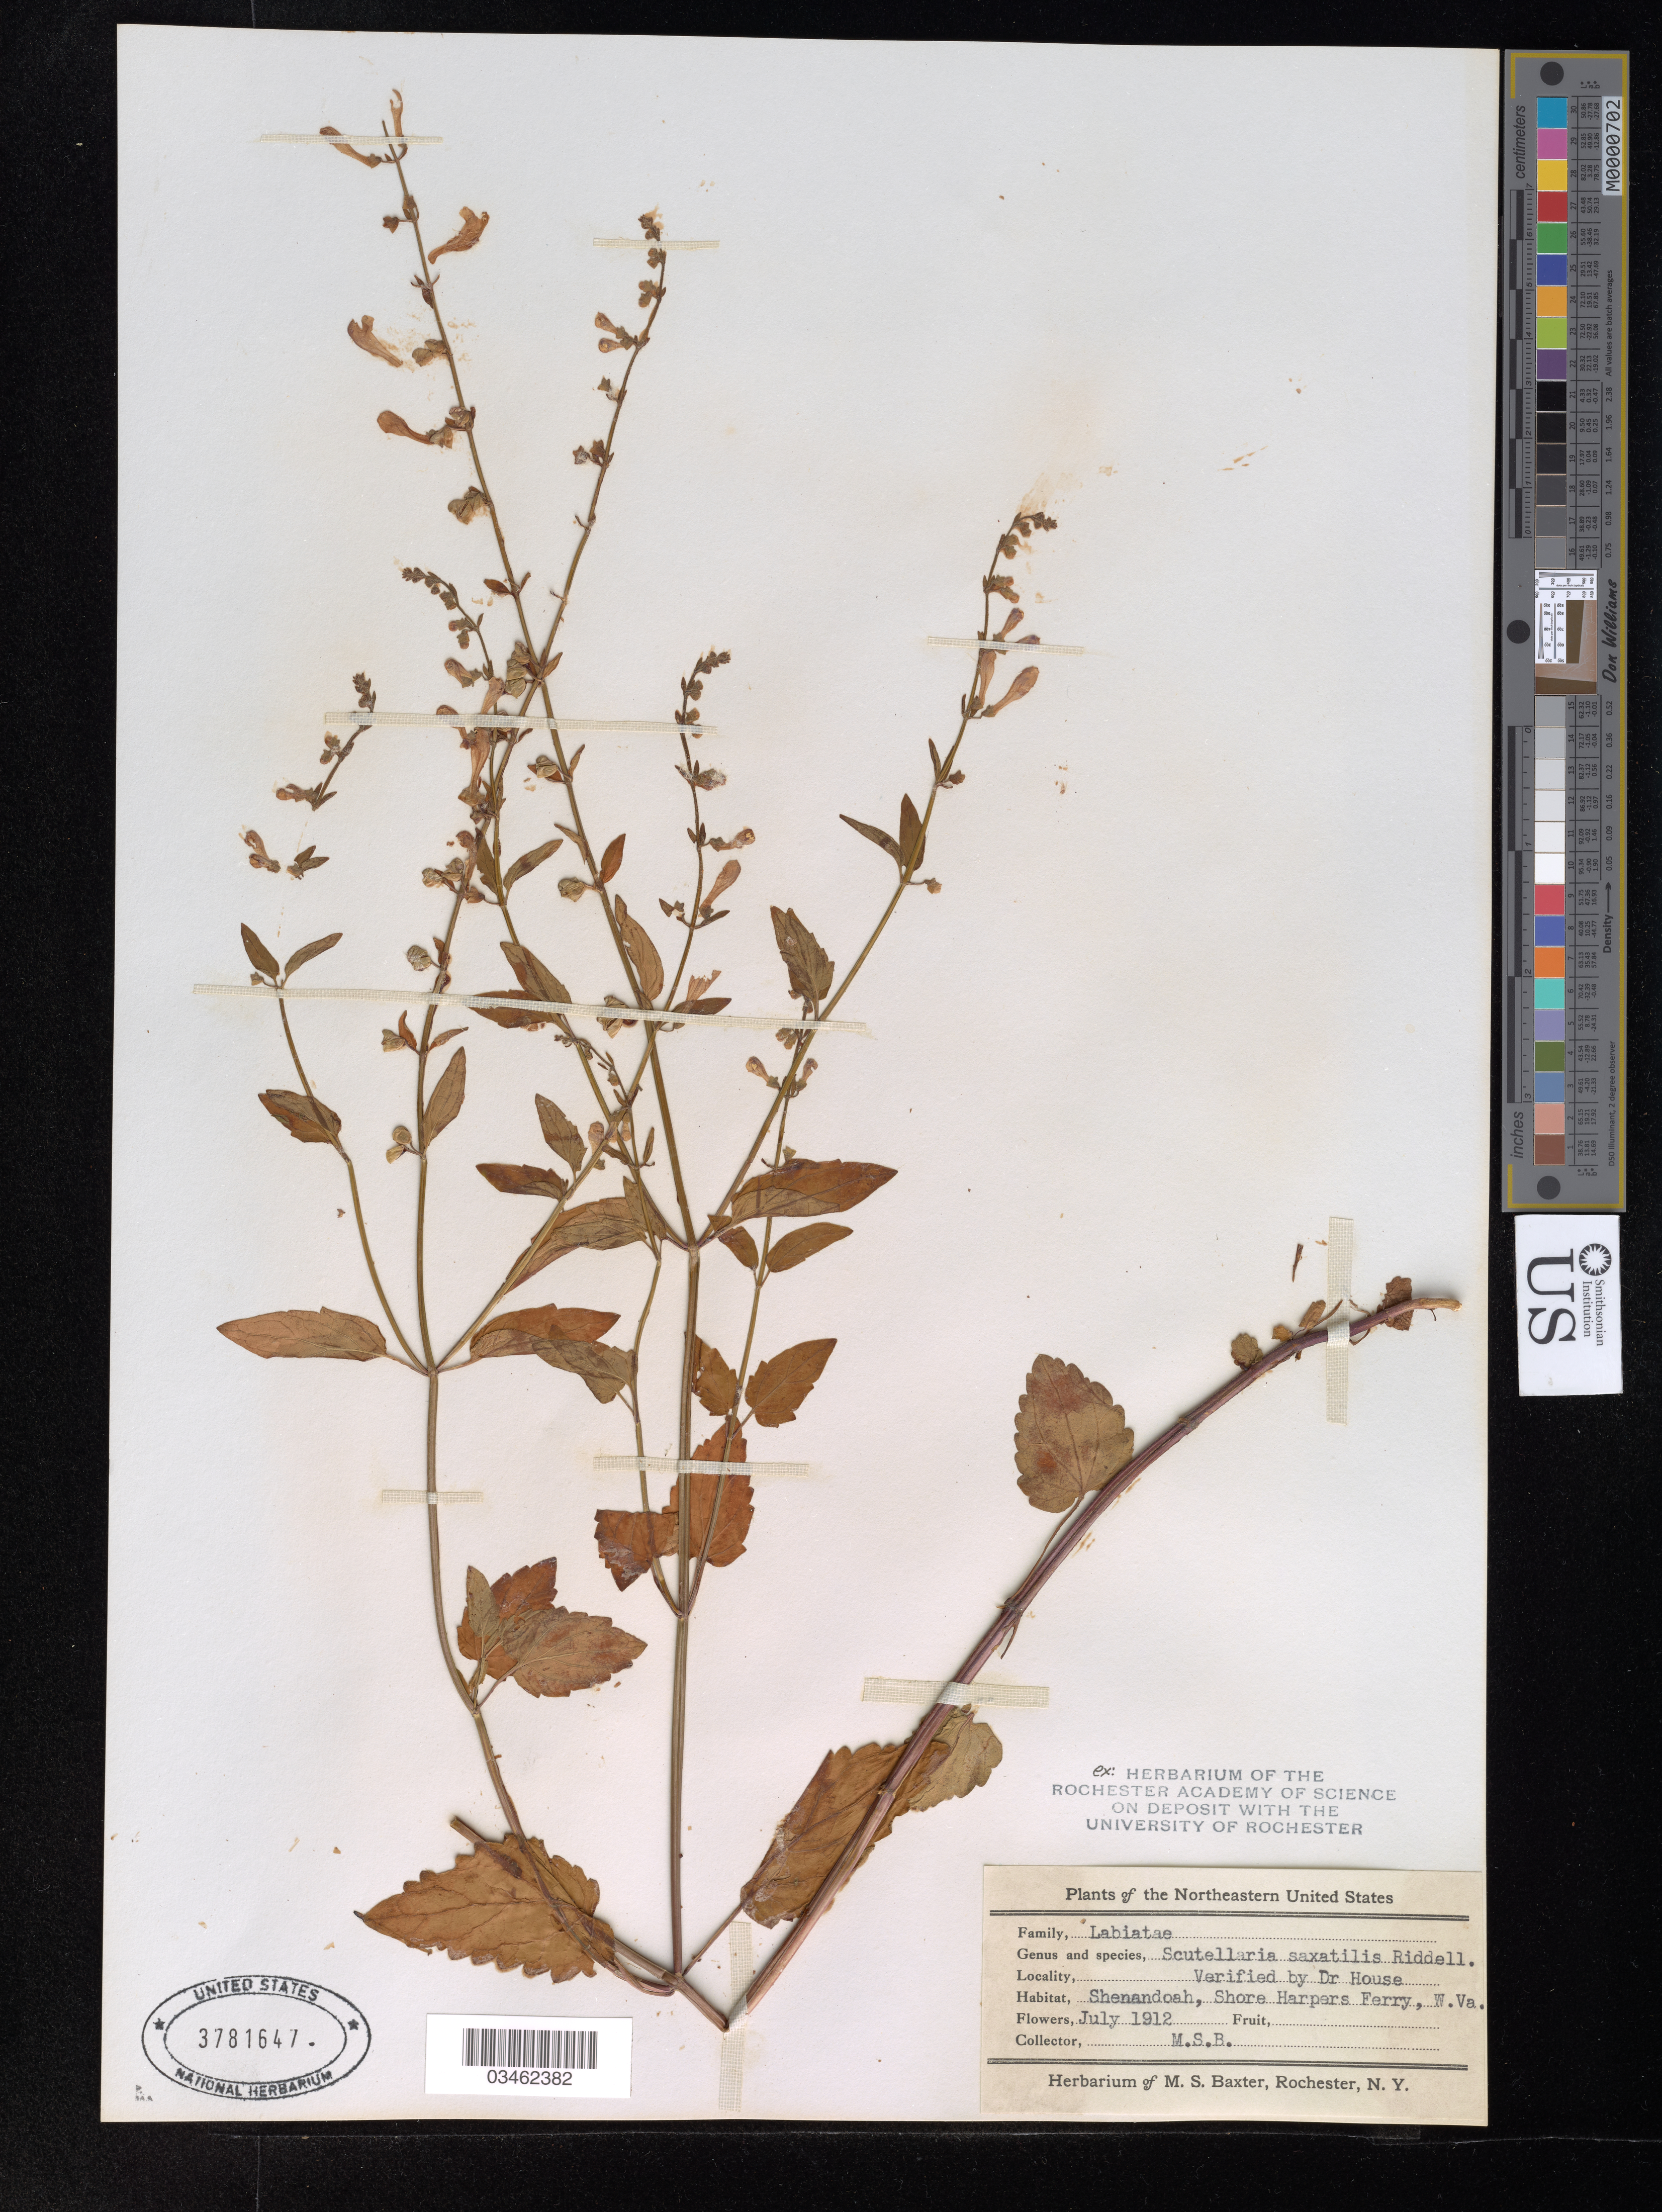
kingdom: Plantae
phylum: Tracheophyta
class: Magnoliopsida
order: Lamiales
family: Lamiaceae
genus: Scutellaria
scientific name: Scutellaria saxatilis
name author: Riddell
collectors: M. Baxter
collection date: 1912-07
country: United States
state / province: West Virginia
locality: Northeastern United States. Shenandoah, Shore Harpers Ferry.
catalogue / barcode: US 3781647